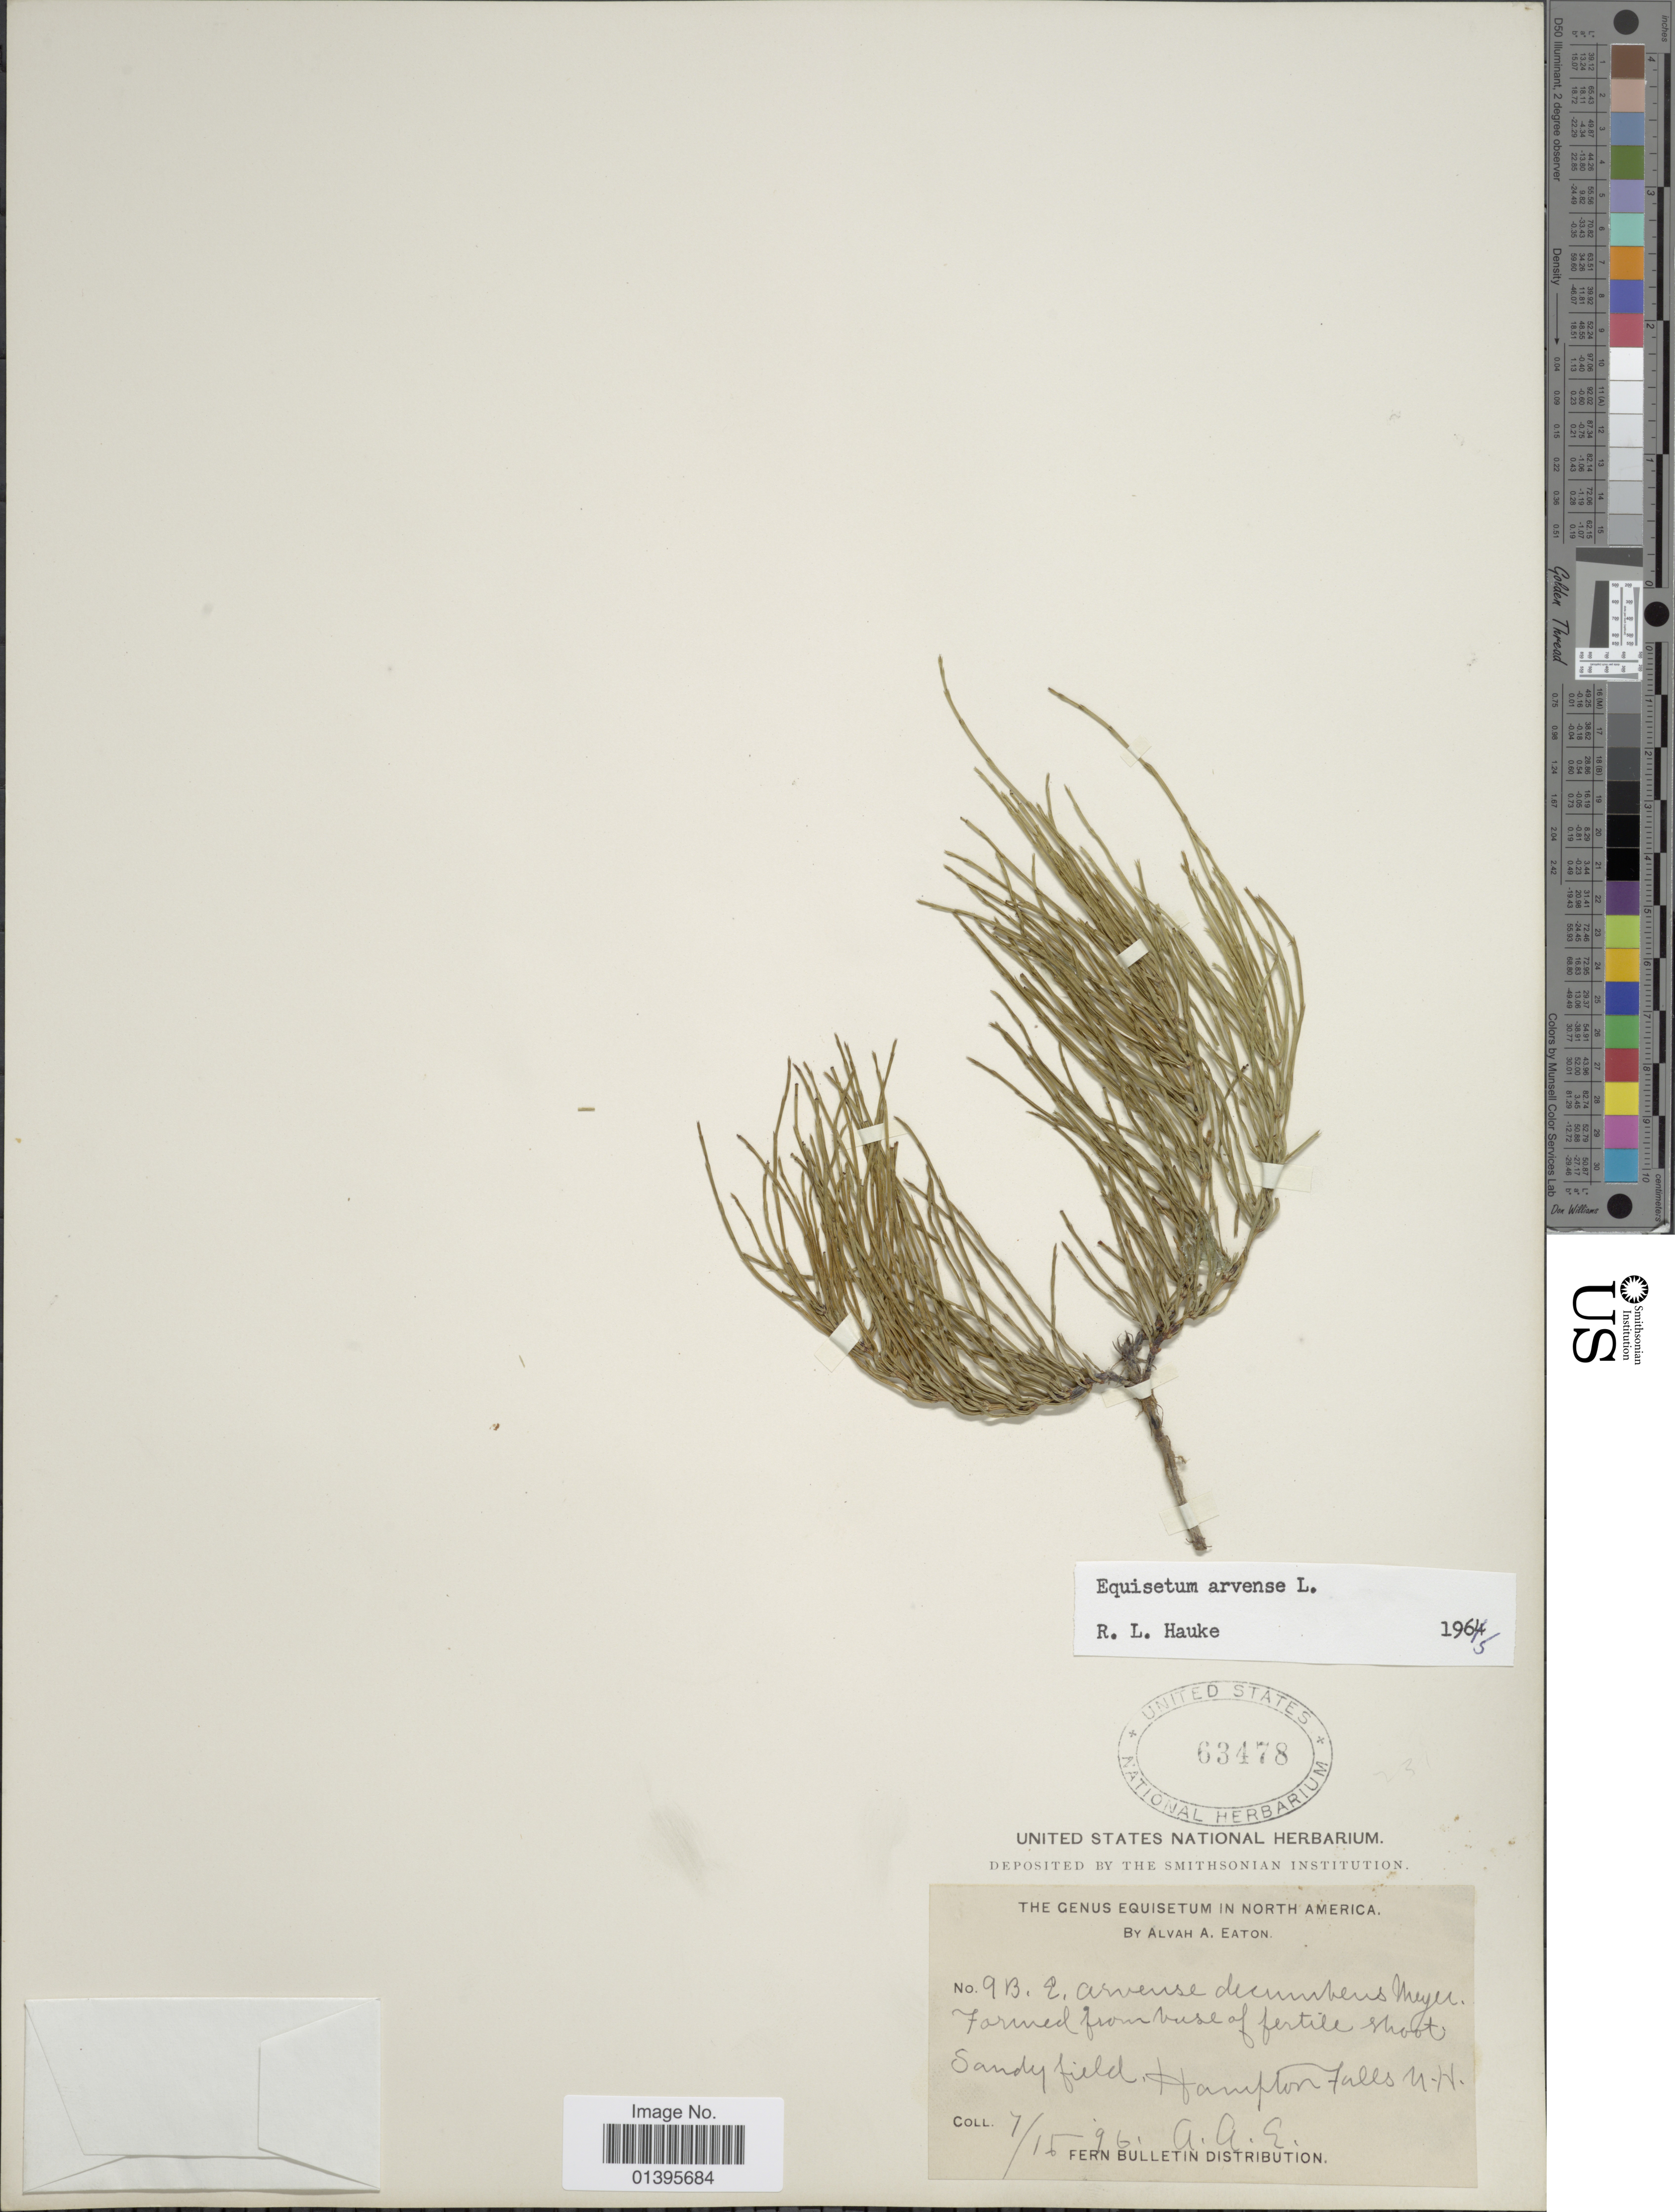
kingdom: Plantae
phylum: Tracheophyta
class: Polypodiopsida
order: Equisetales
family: Equisetaceae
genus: Equisetum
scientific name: Equisetum arvense var. decumbens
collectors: A. A. Eaton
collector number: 9B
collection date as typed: Transcribed d/m/y: 16/7/96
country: United States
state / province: New Hampshire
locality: Hampton Falls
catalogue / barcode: US 63478